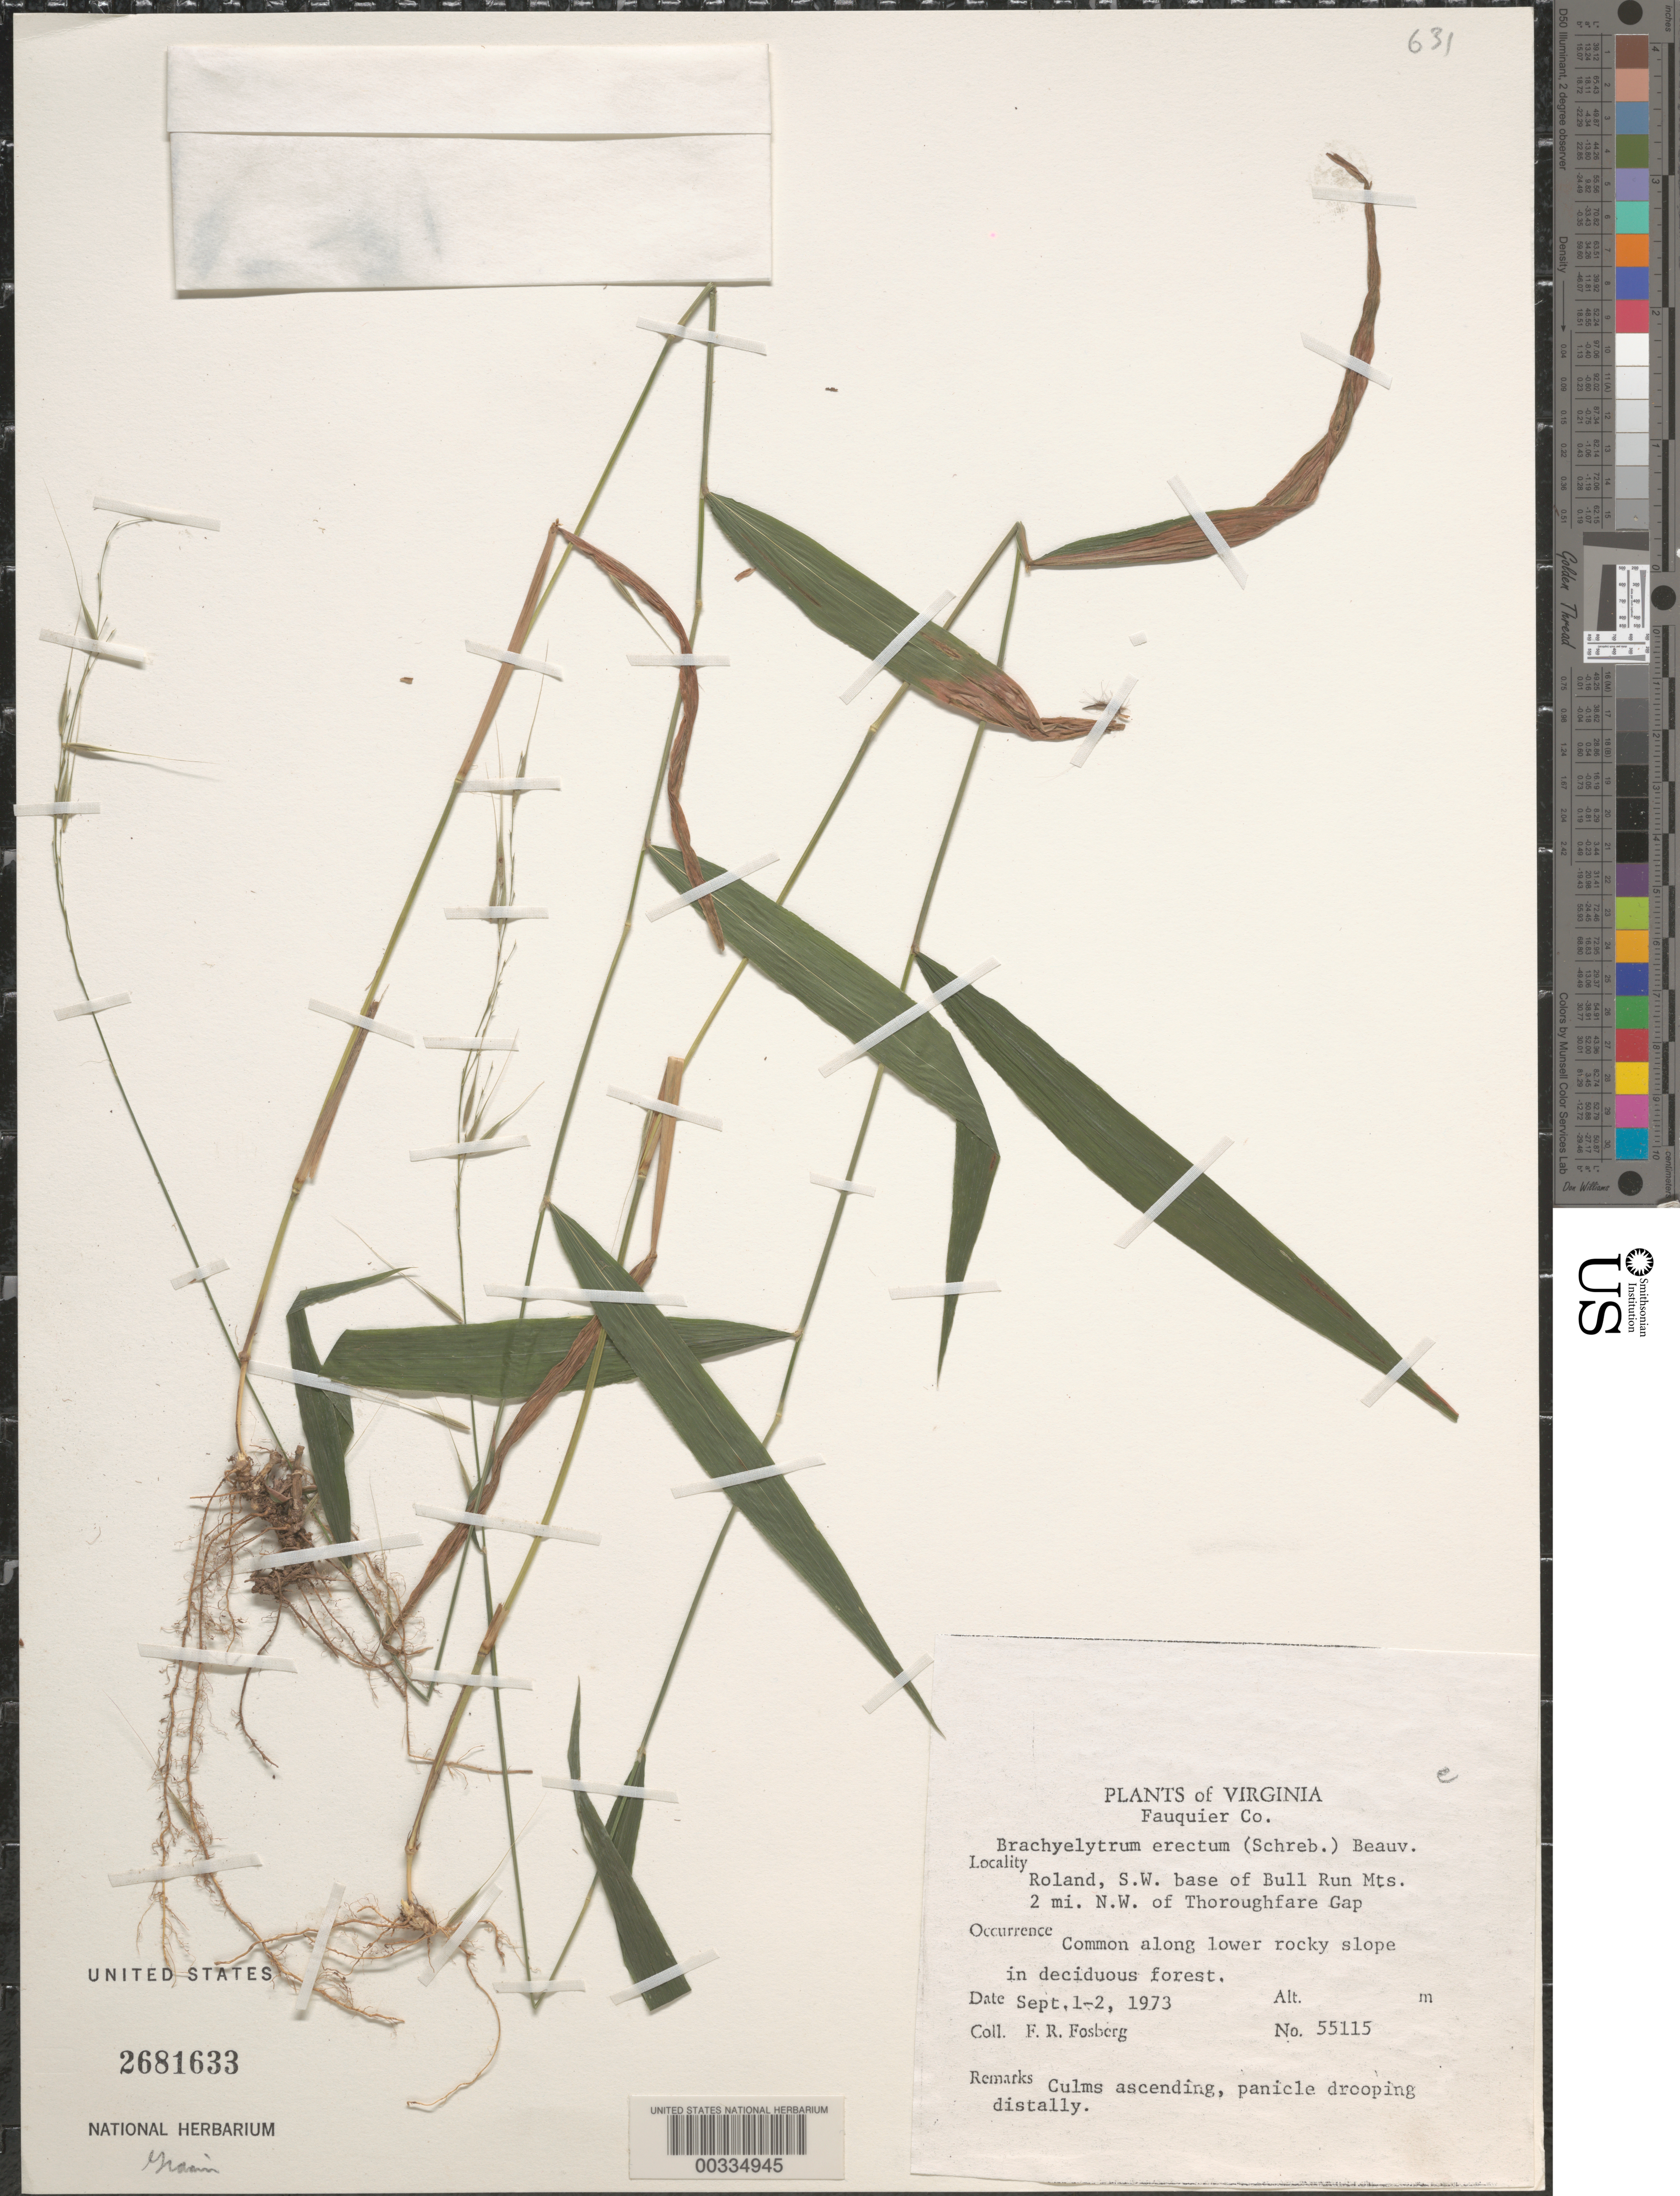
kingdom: Plantae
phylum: Tracheophyta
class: Liliopsida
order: Poales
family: Poaceae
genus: Brachyelytrum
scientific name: Brachyelytrum erectum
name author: (Schreb.) P. Beauv.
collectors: F. R. Fosberg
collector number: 55115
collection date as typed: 01 Sep 1973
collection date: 1973-09-01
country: United States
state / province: Virginia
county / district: Fauquier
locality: Roland, northwest of Thorofare Gap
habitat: In deciduous forest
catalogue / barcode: US 2681633